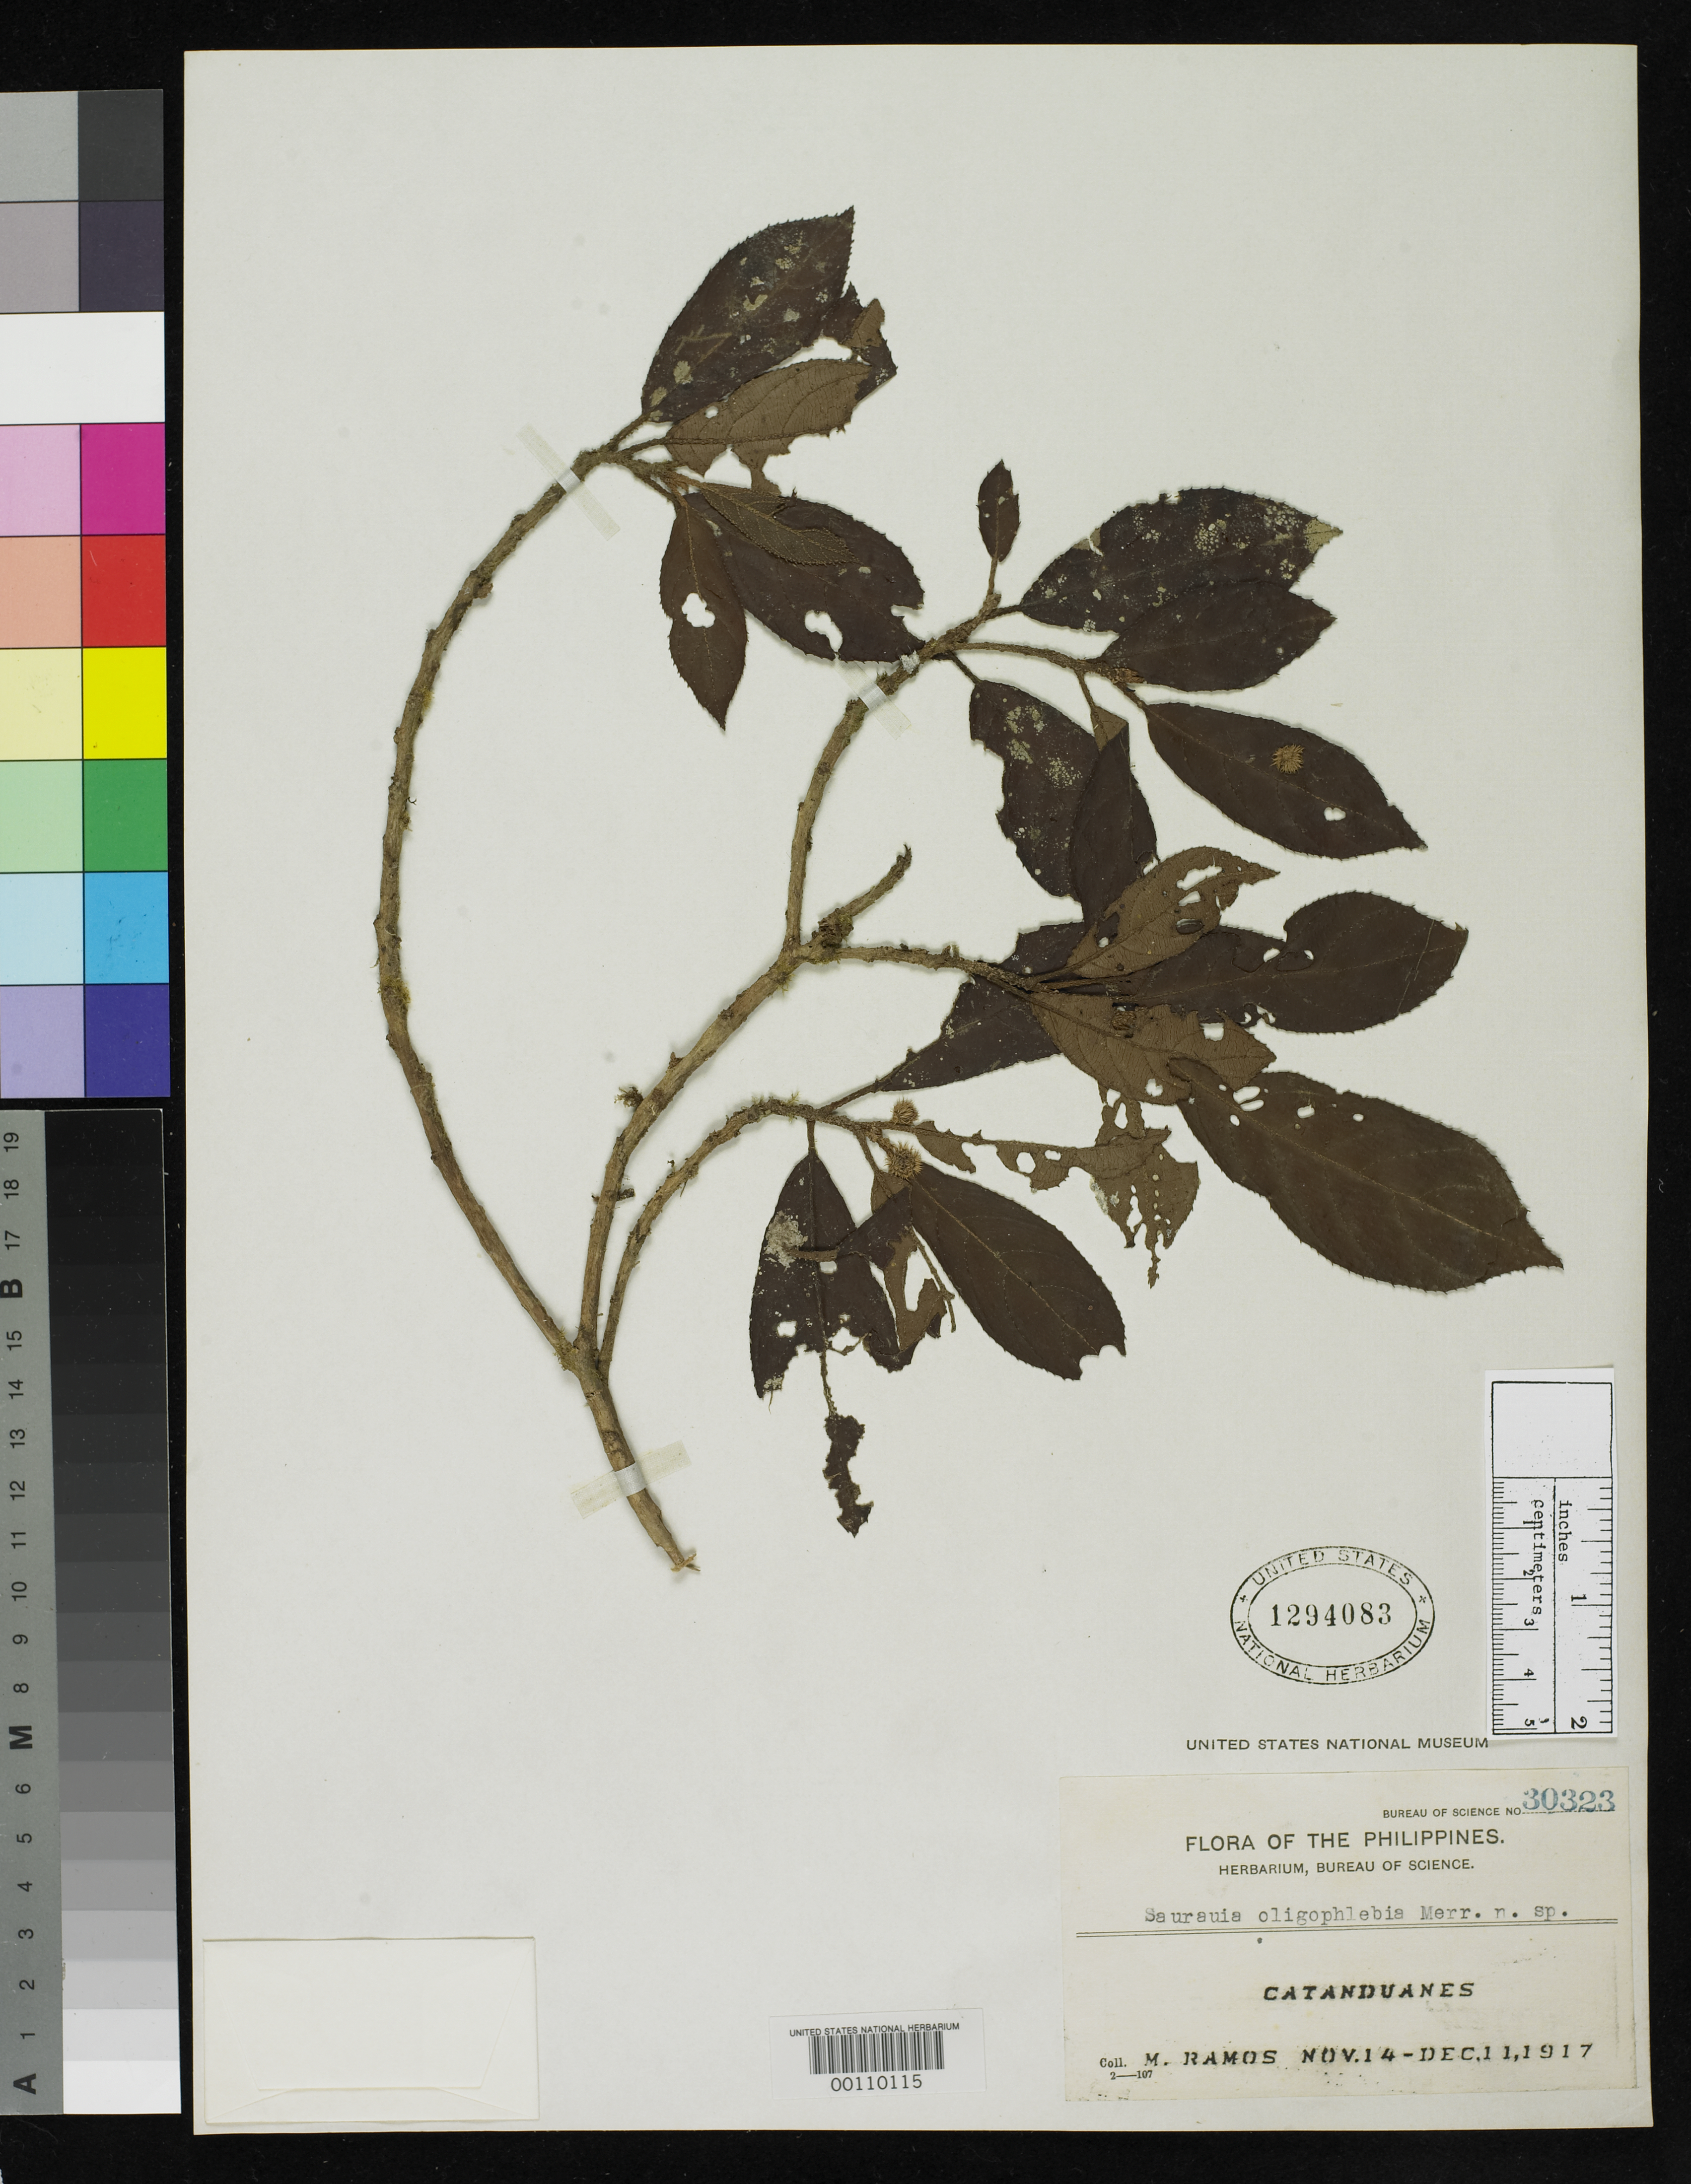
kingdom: Plantae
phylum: Tracheophyta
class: Magnoliopsida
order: Ericales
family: Actinidiaceae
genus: Saurauia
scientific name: Saurauia oligophlebia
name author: Merr.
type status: Isotype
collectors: M. Ramos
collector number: Bur. Sci. 30323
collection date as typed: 10 Dec 1917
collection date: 1917-12-10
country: Philippines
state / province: Bicol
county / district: Catanduanes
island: Catanduanes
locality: Near Calolbong.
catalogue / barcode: US 1294083